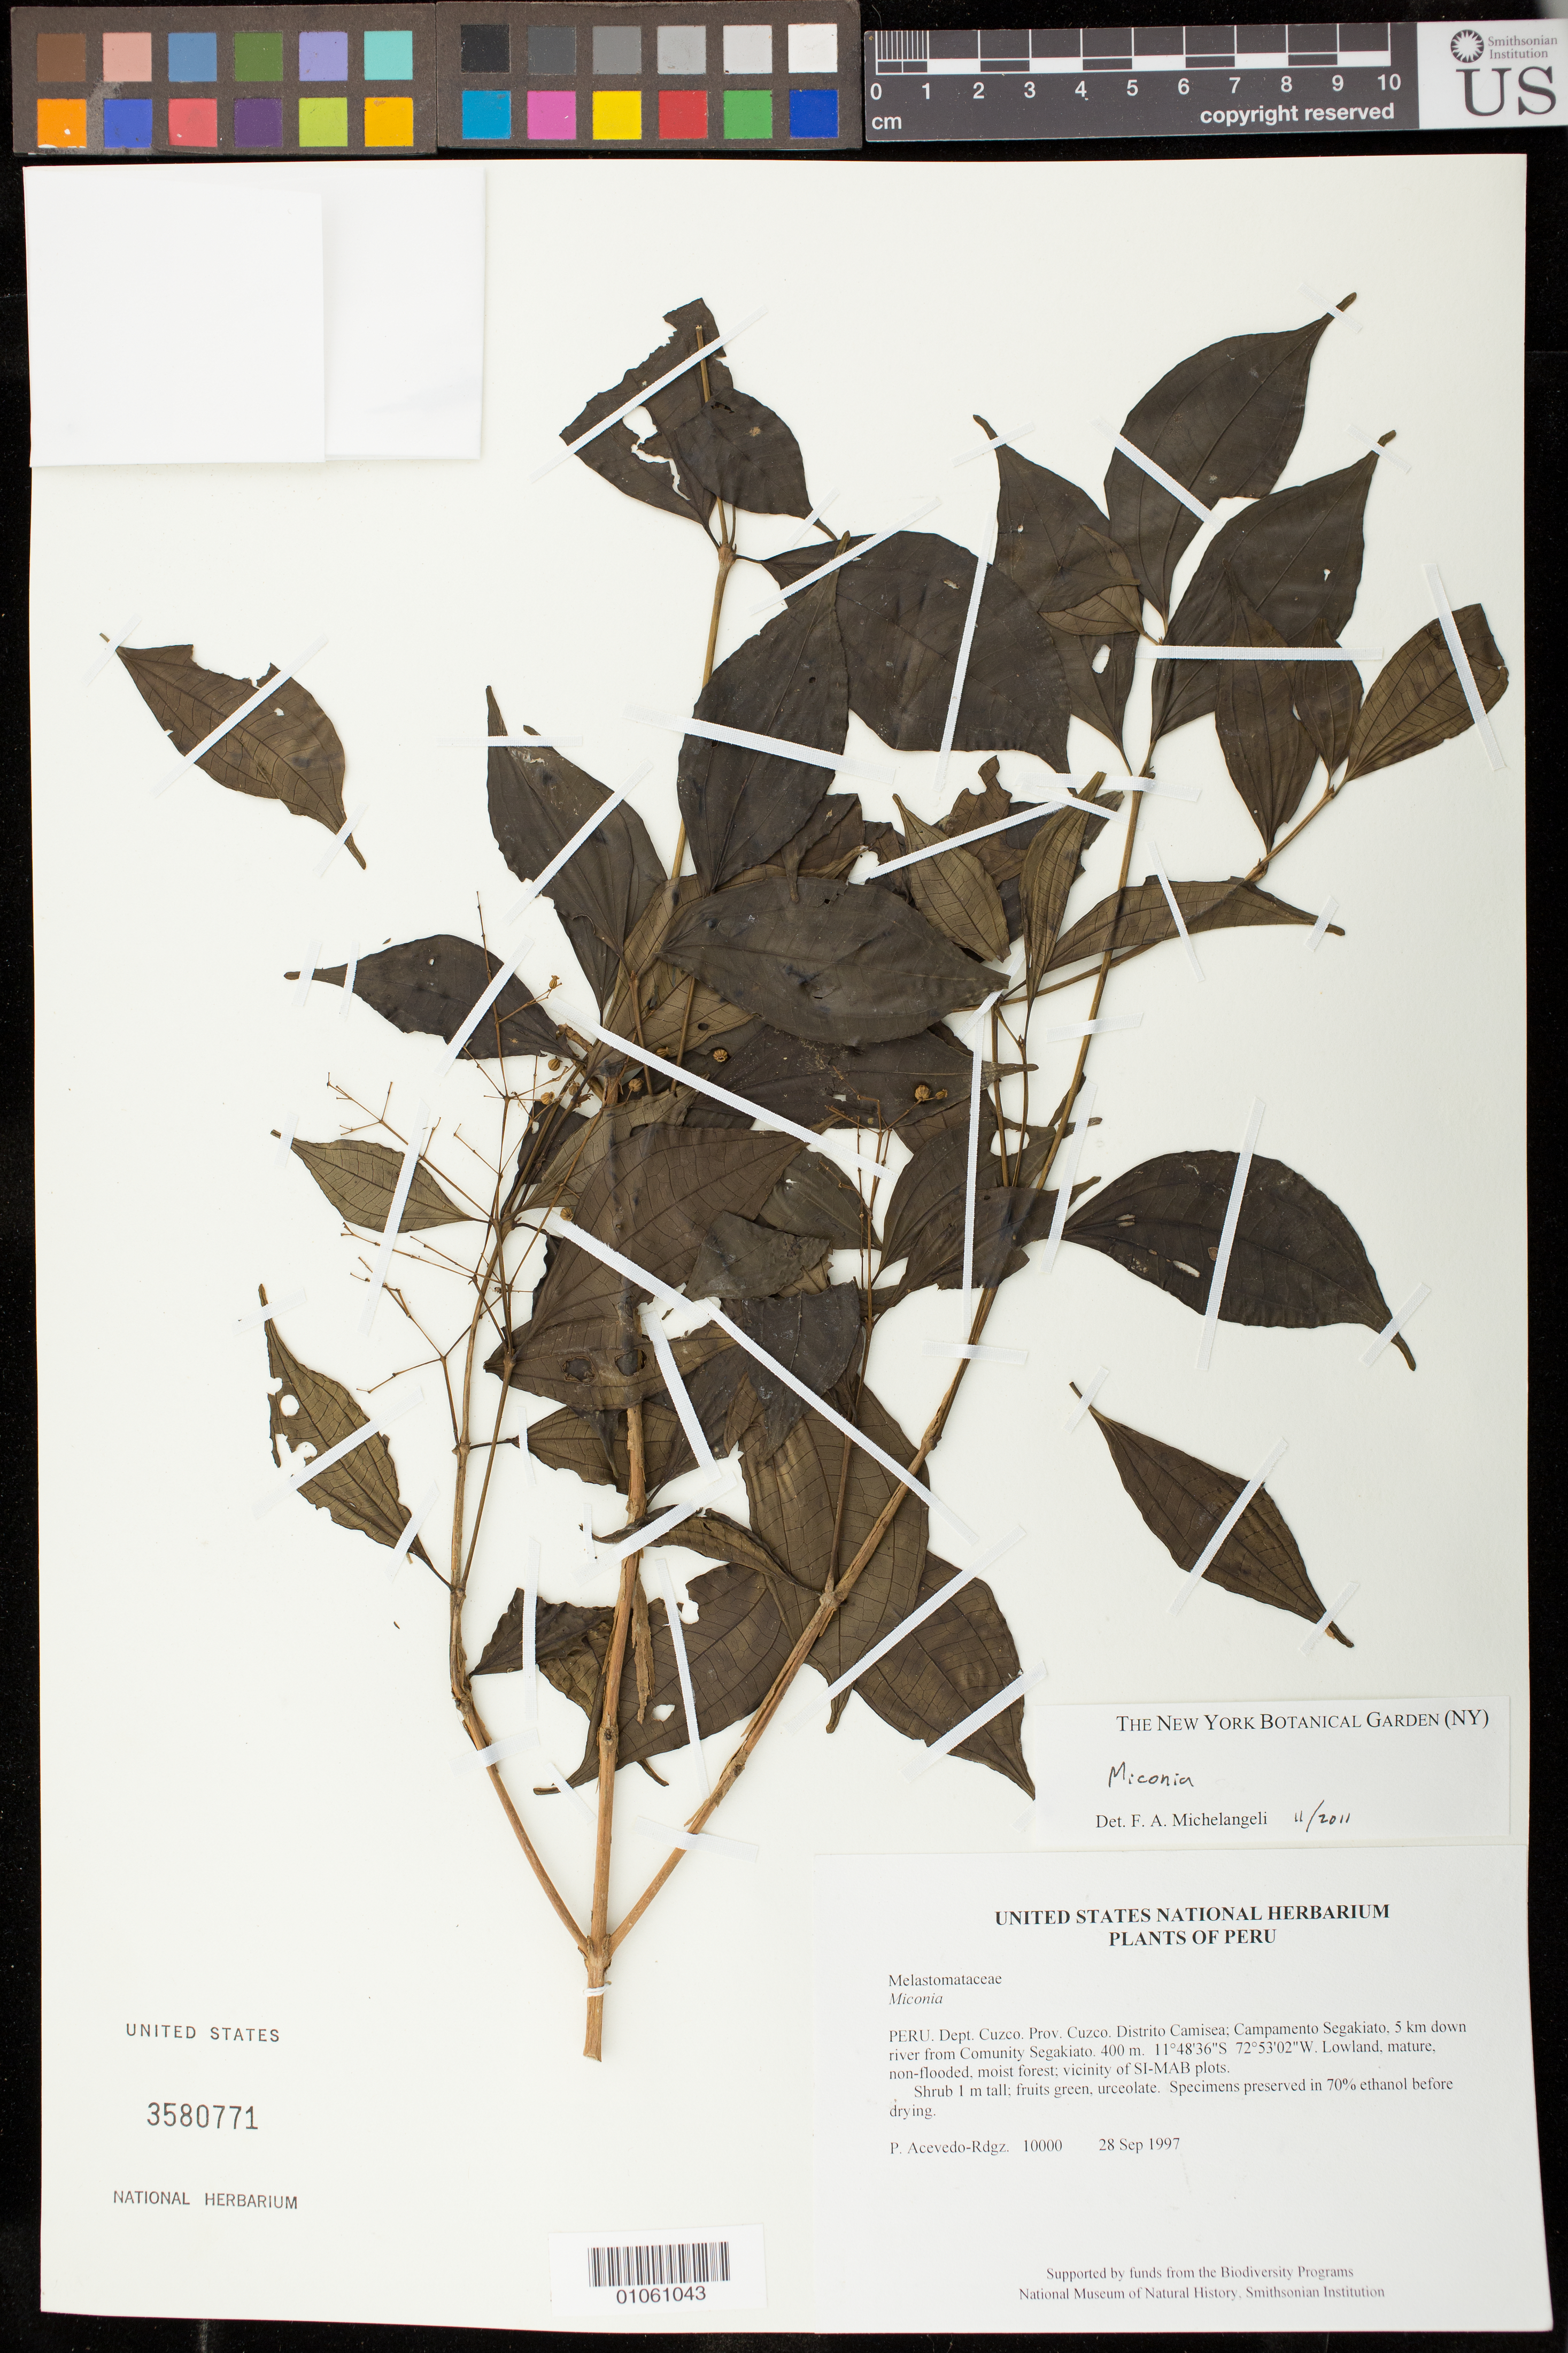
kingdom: Plantae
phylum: Tracheophyta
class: Magnoliopsida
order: Myrtales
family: Melastomataceae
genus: Miconia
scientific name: Miconia sp.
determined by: Michelangeli, F. A.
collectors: P. Acevedo-Rodr.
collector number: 10000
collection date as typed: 28 Sep 1997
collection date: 1997-09-28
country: Peru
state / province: Cusco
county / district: Cusco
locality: Distrito Camisea; Campamento Segakiato, 5 km down river from Comunity Segakiato.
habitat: Lowland, mature, non-flooded, moist forest; vicinity of SI-MAB plots.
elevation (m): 400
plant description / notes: US, K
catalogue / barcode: US 3580771